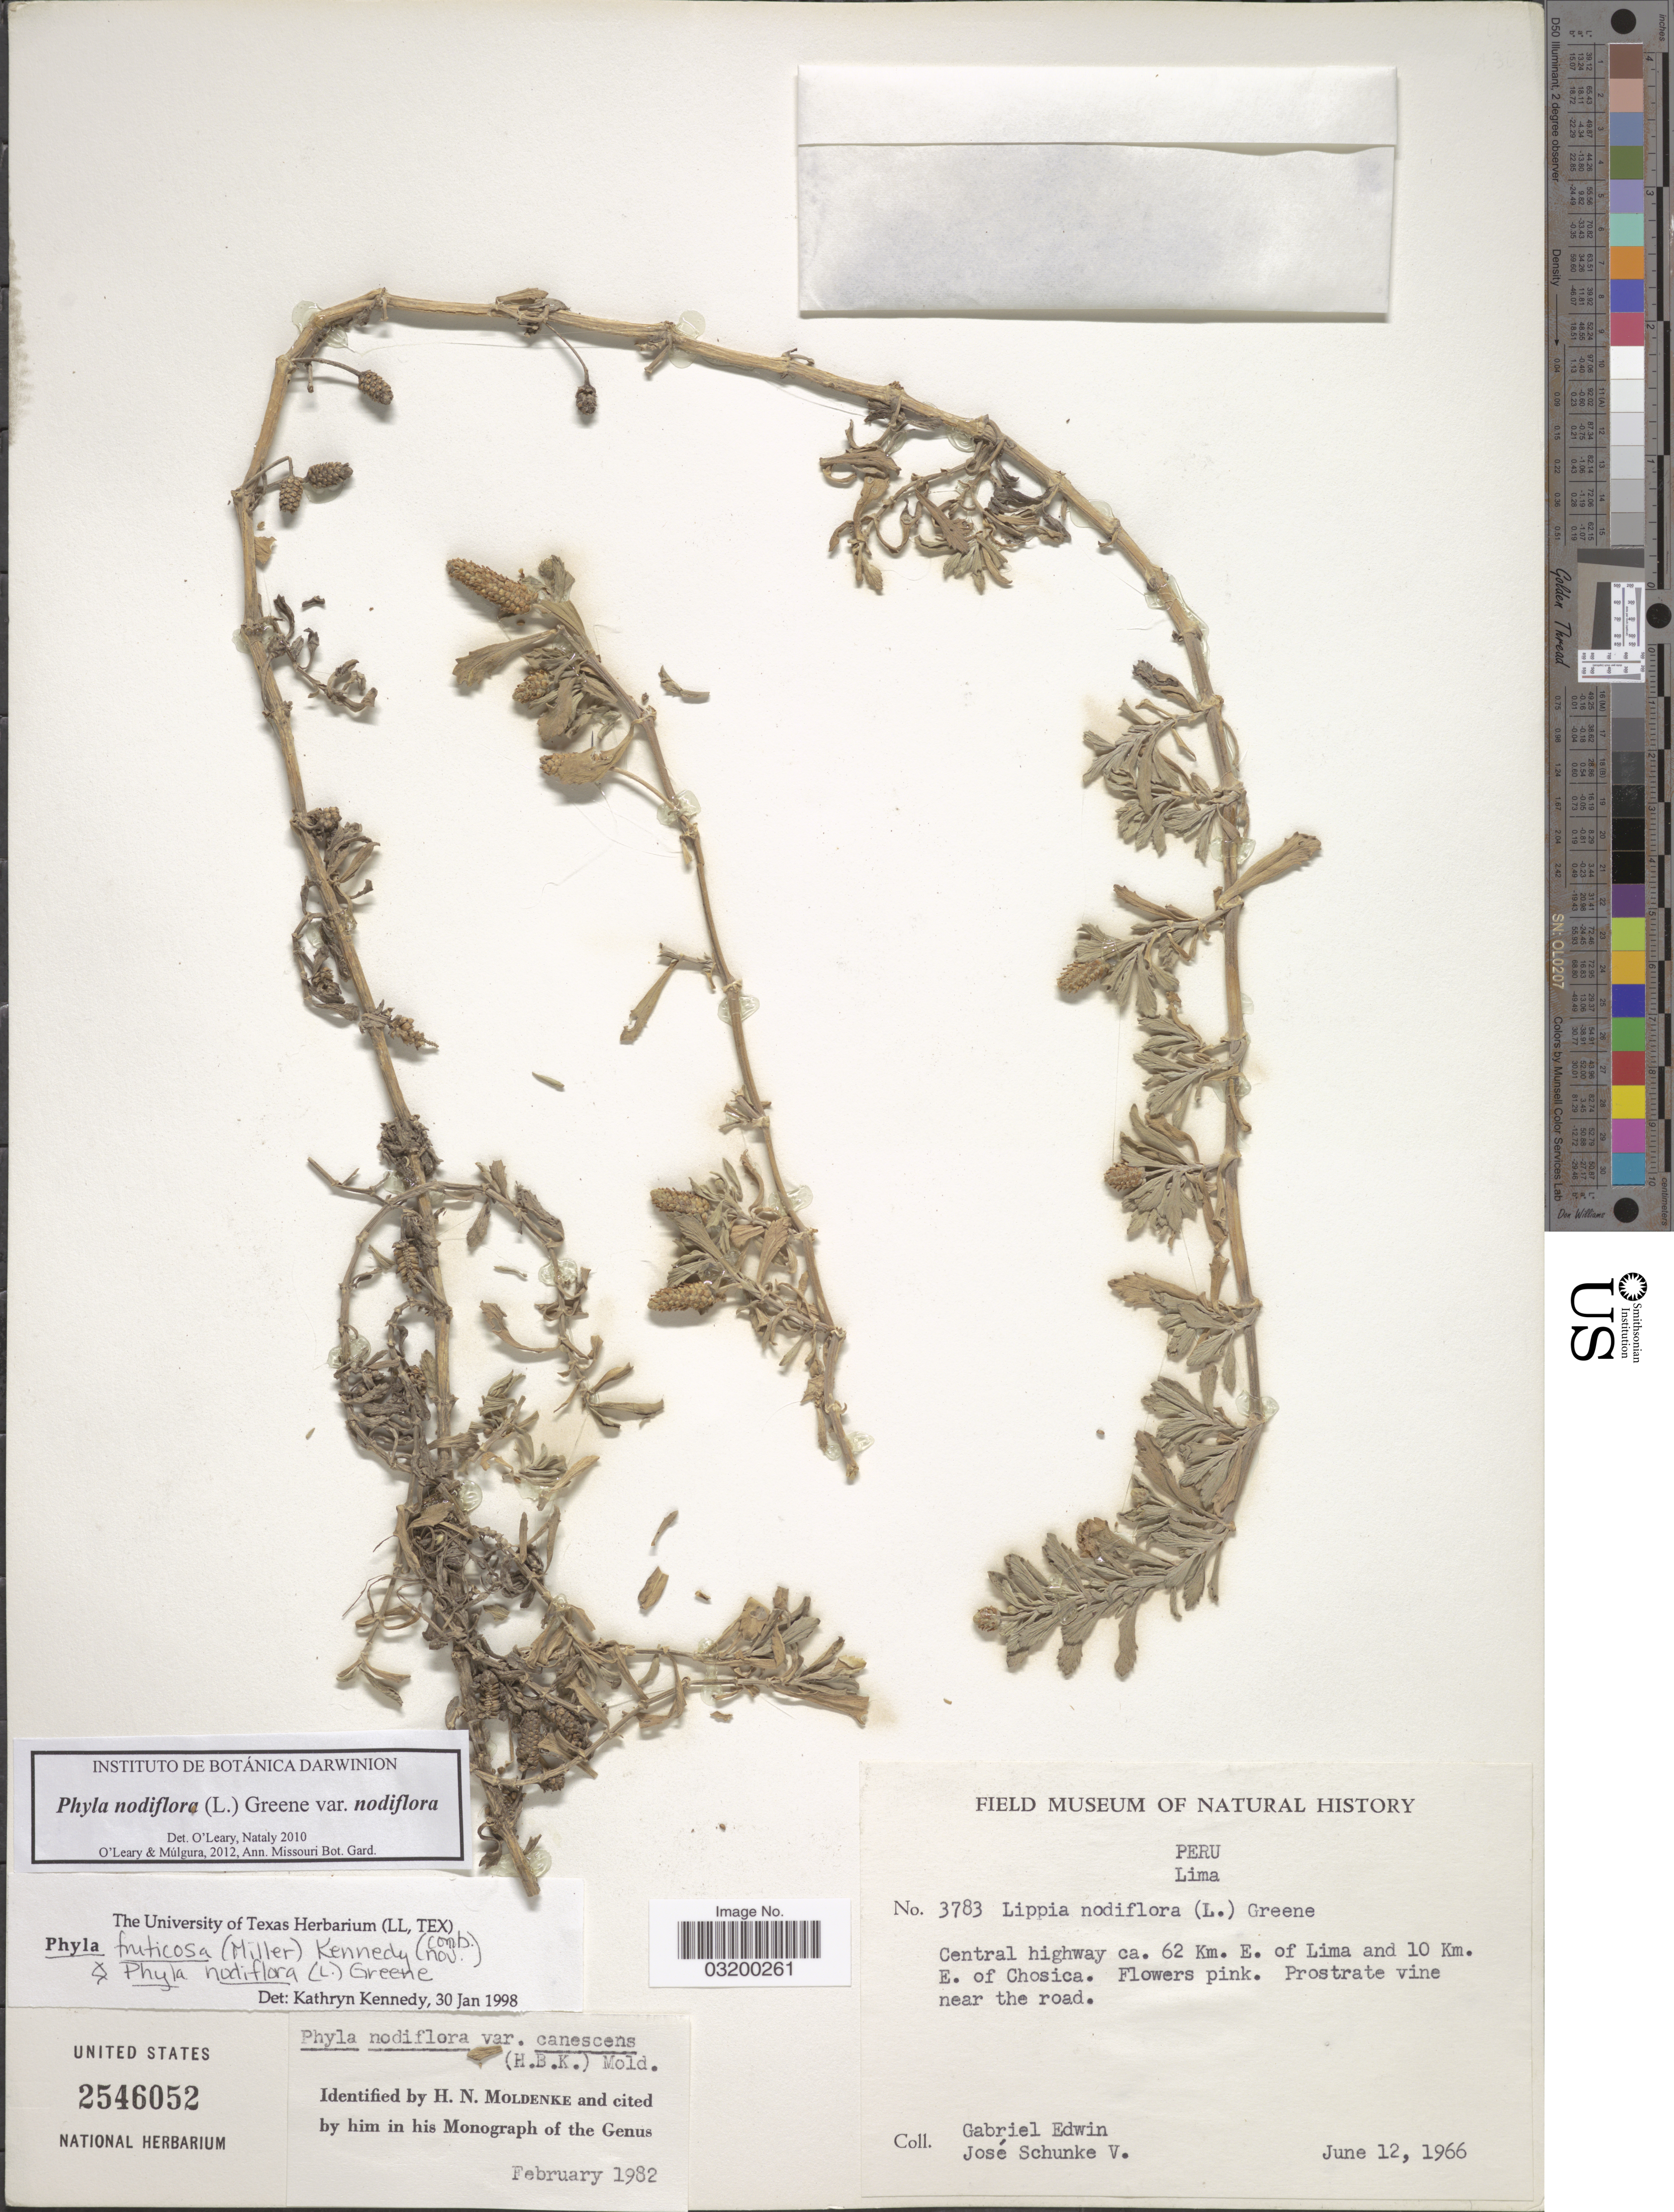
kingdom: Plantae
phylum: Tracheophyta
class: Magnoliopsida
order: Lamiales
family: Verbenaceae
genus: Phyla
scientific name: Phyla nodiflora var. nodiflora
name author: (L.) Greene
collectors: G. Edwin & J. Schunke Vigo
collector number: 3783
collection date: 1966-06-12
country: Peru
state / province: Lima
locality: Lima. Central highway ca. 62 Km. E. of Lima and 10 Km. E. of Chosica.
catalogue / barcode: US 2546052